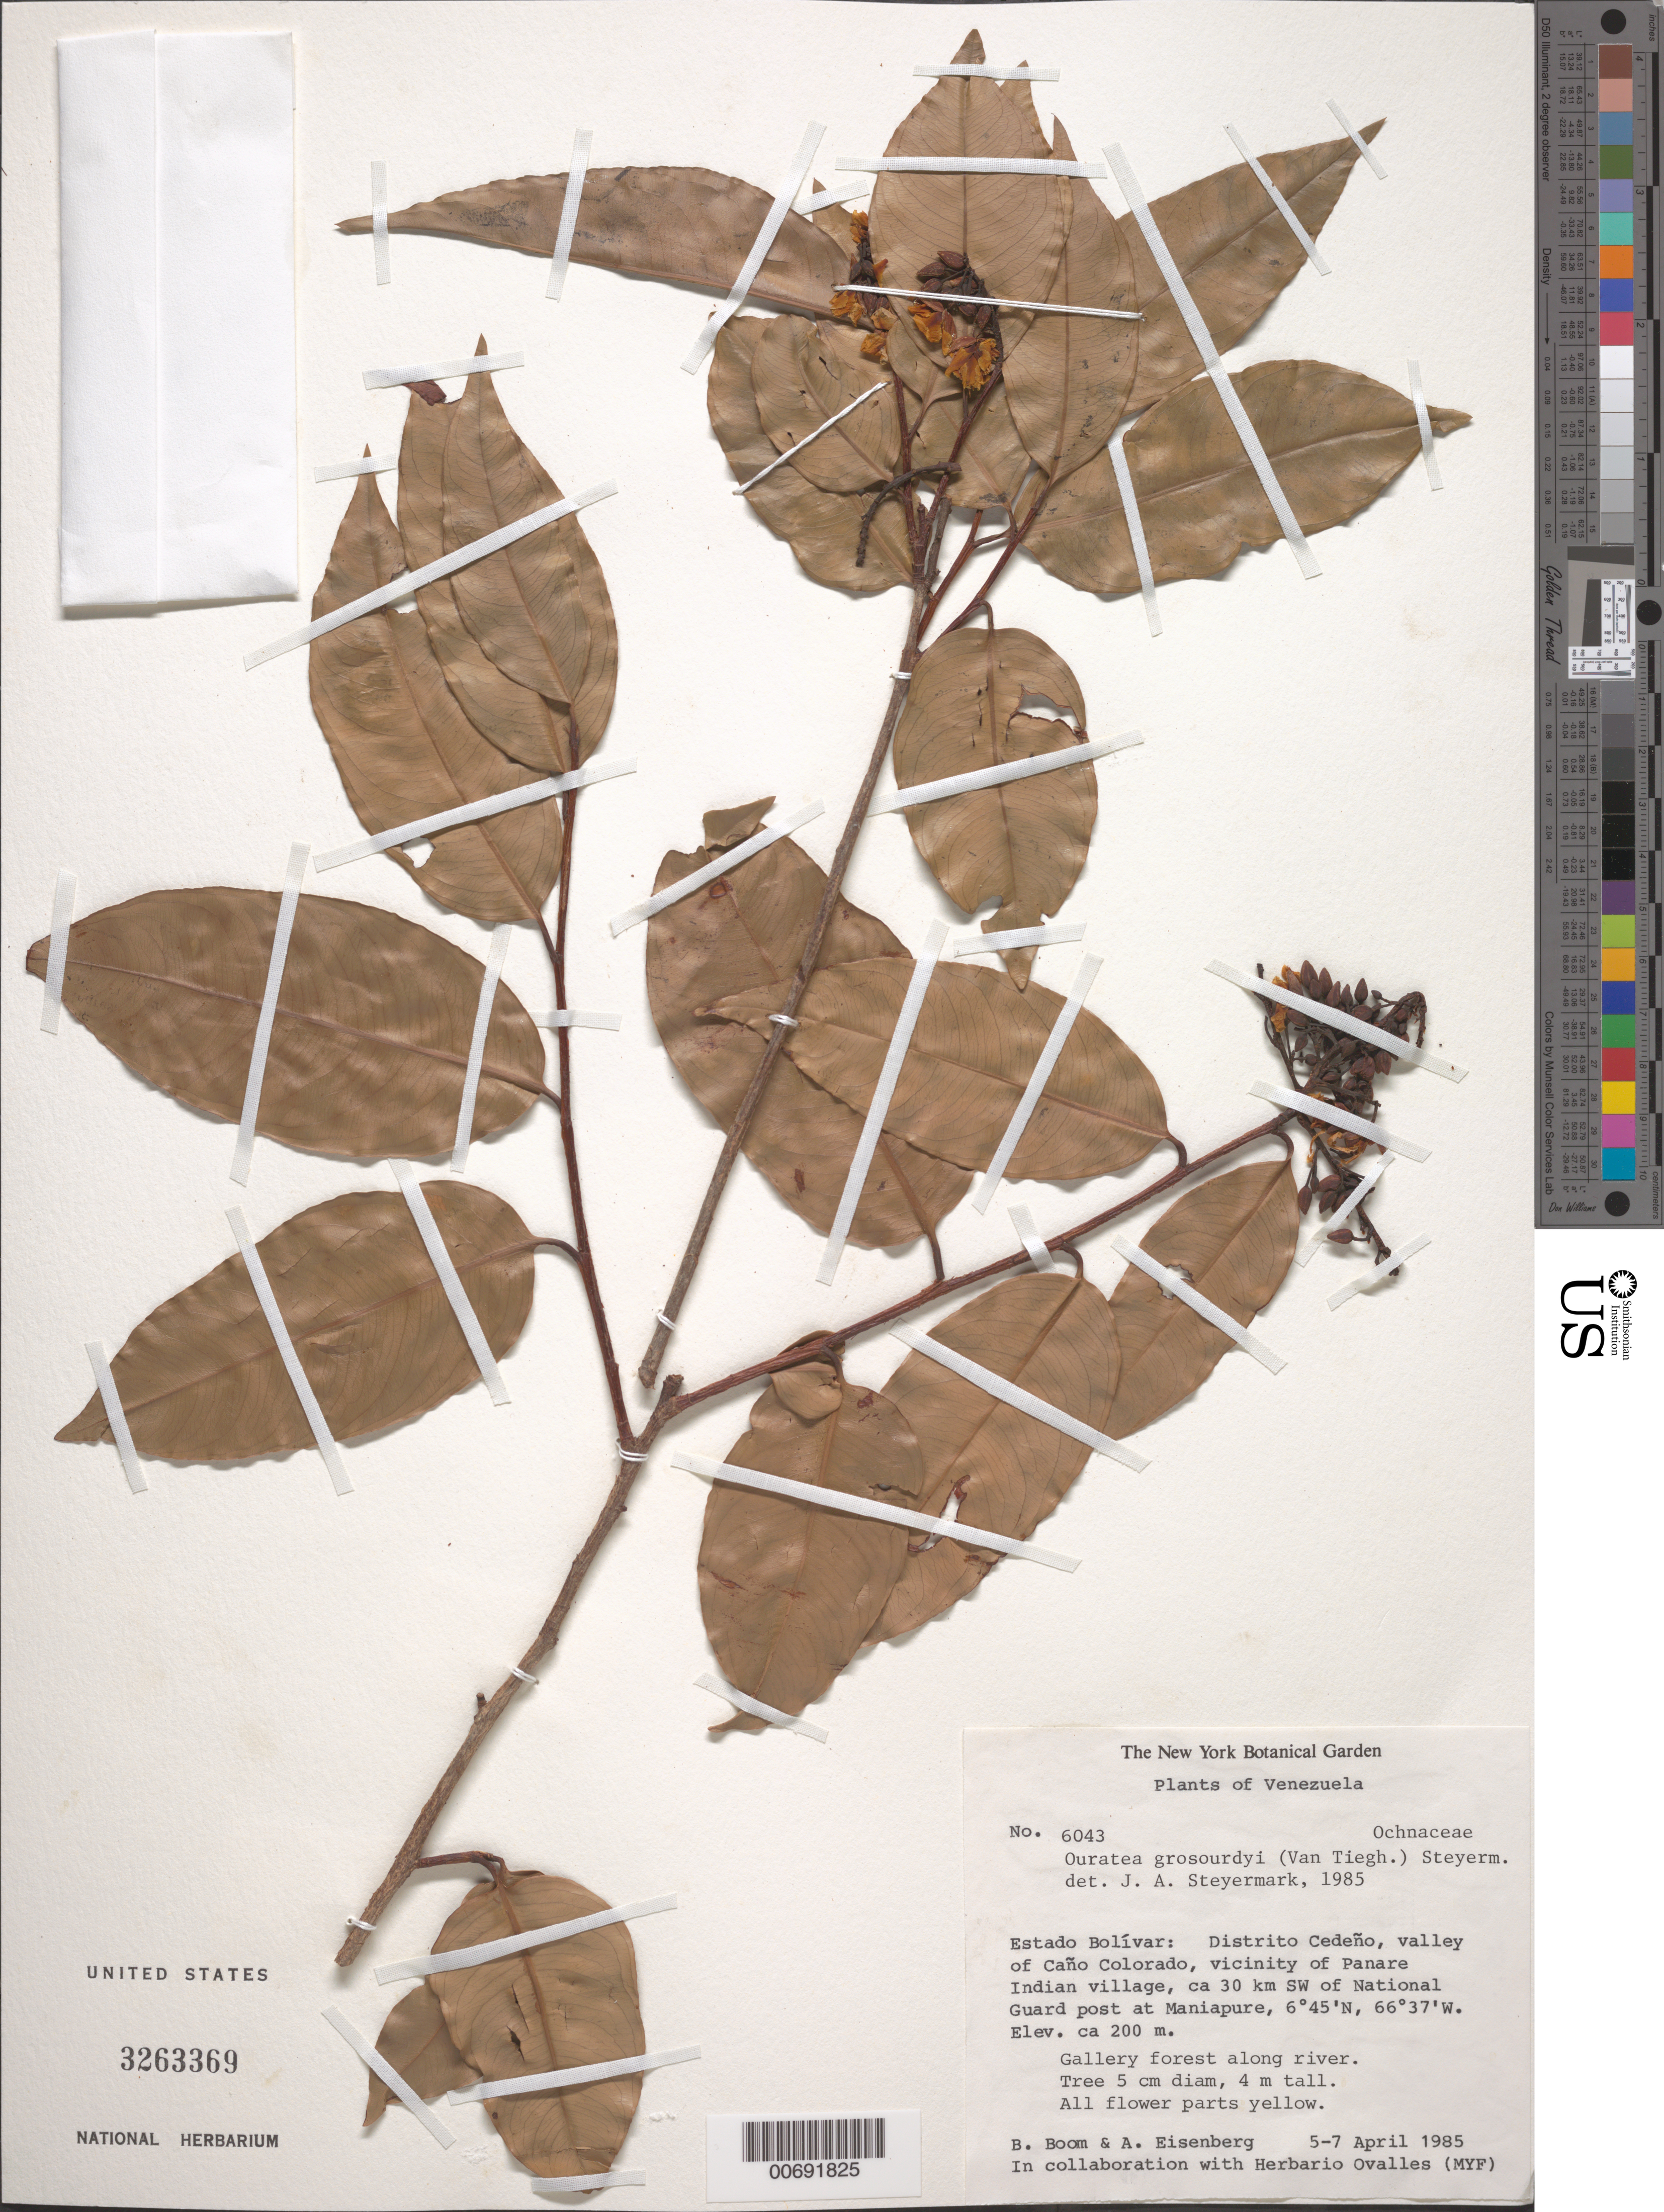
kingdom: Plantae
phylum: Tracheophyta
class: Magnoliopsida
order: Malpighiales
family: Ochnaceae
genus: Ouratea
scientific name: Ouratea grosourdyi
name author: (Tiegh.) Steyerm.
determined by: Steyermark, Julian A., (VEN)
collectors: B. M. Boom & A. Eisenberg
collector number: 6043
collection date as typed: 5-Apr-85 to 7-Apr-85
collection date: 1985-04-05/1985-04-07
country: Venezuela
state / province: Bolívar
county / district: Cedeño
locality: Caño Colorado valley, Panare Indian village vic., ca 30 km SW of National Guard post at Maniapure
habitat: Gallery forest along sandy riverbank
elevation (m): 200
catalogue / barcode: US 3263369